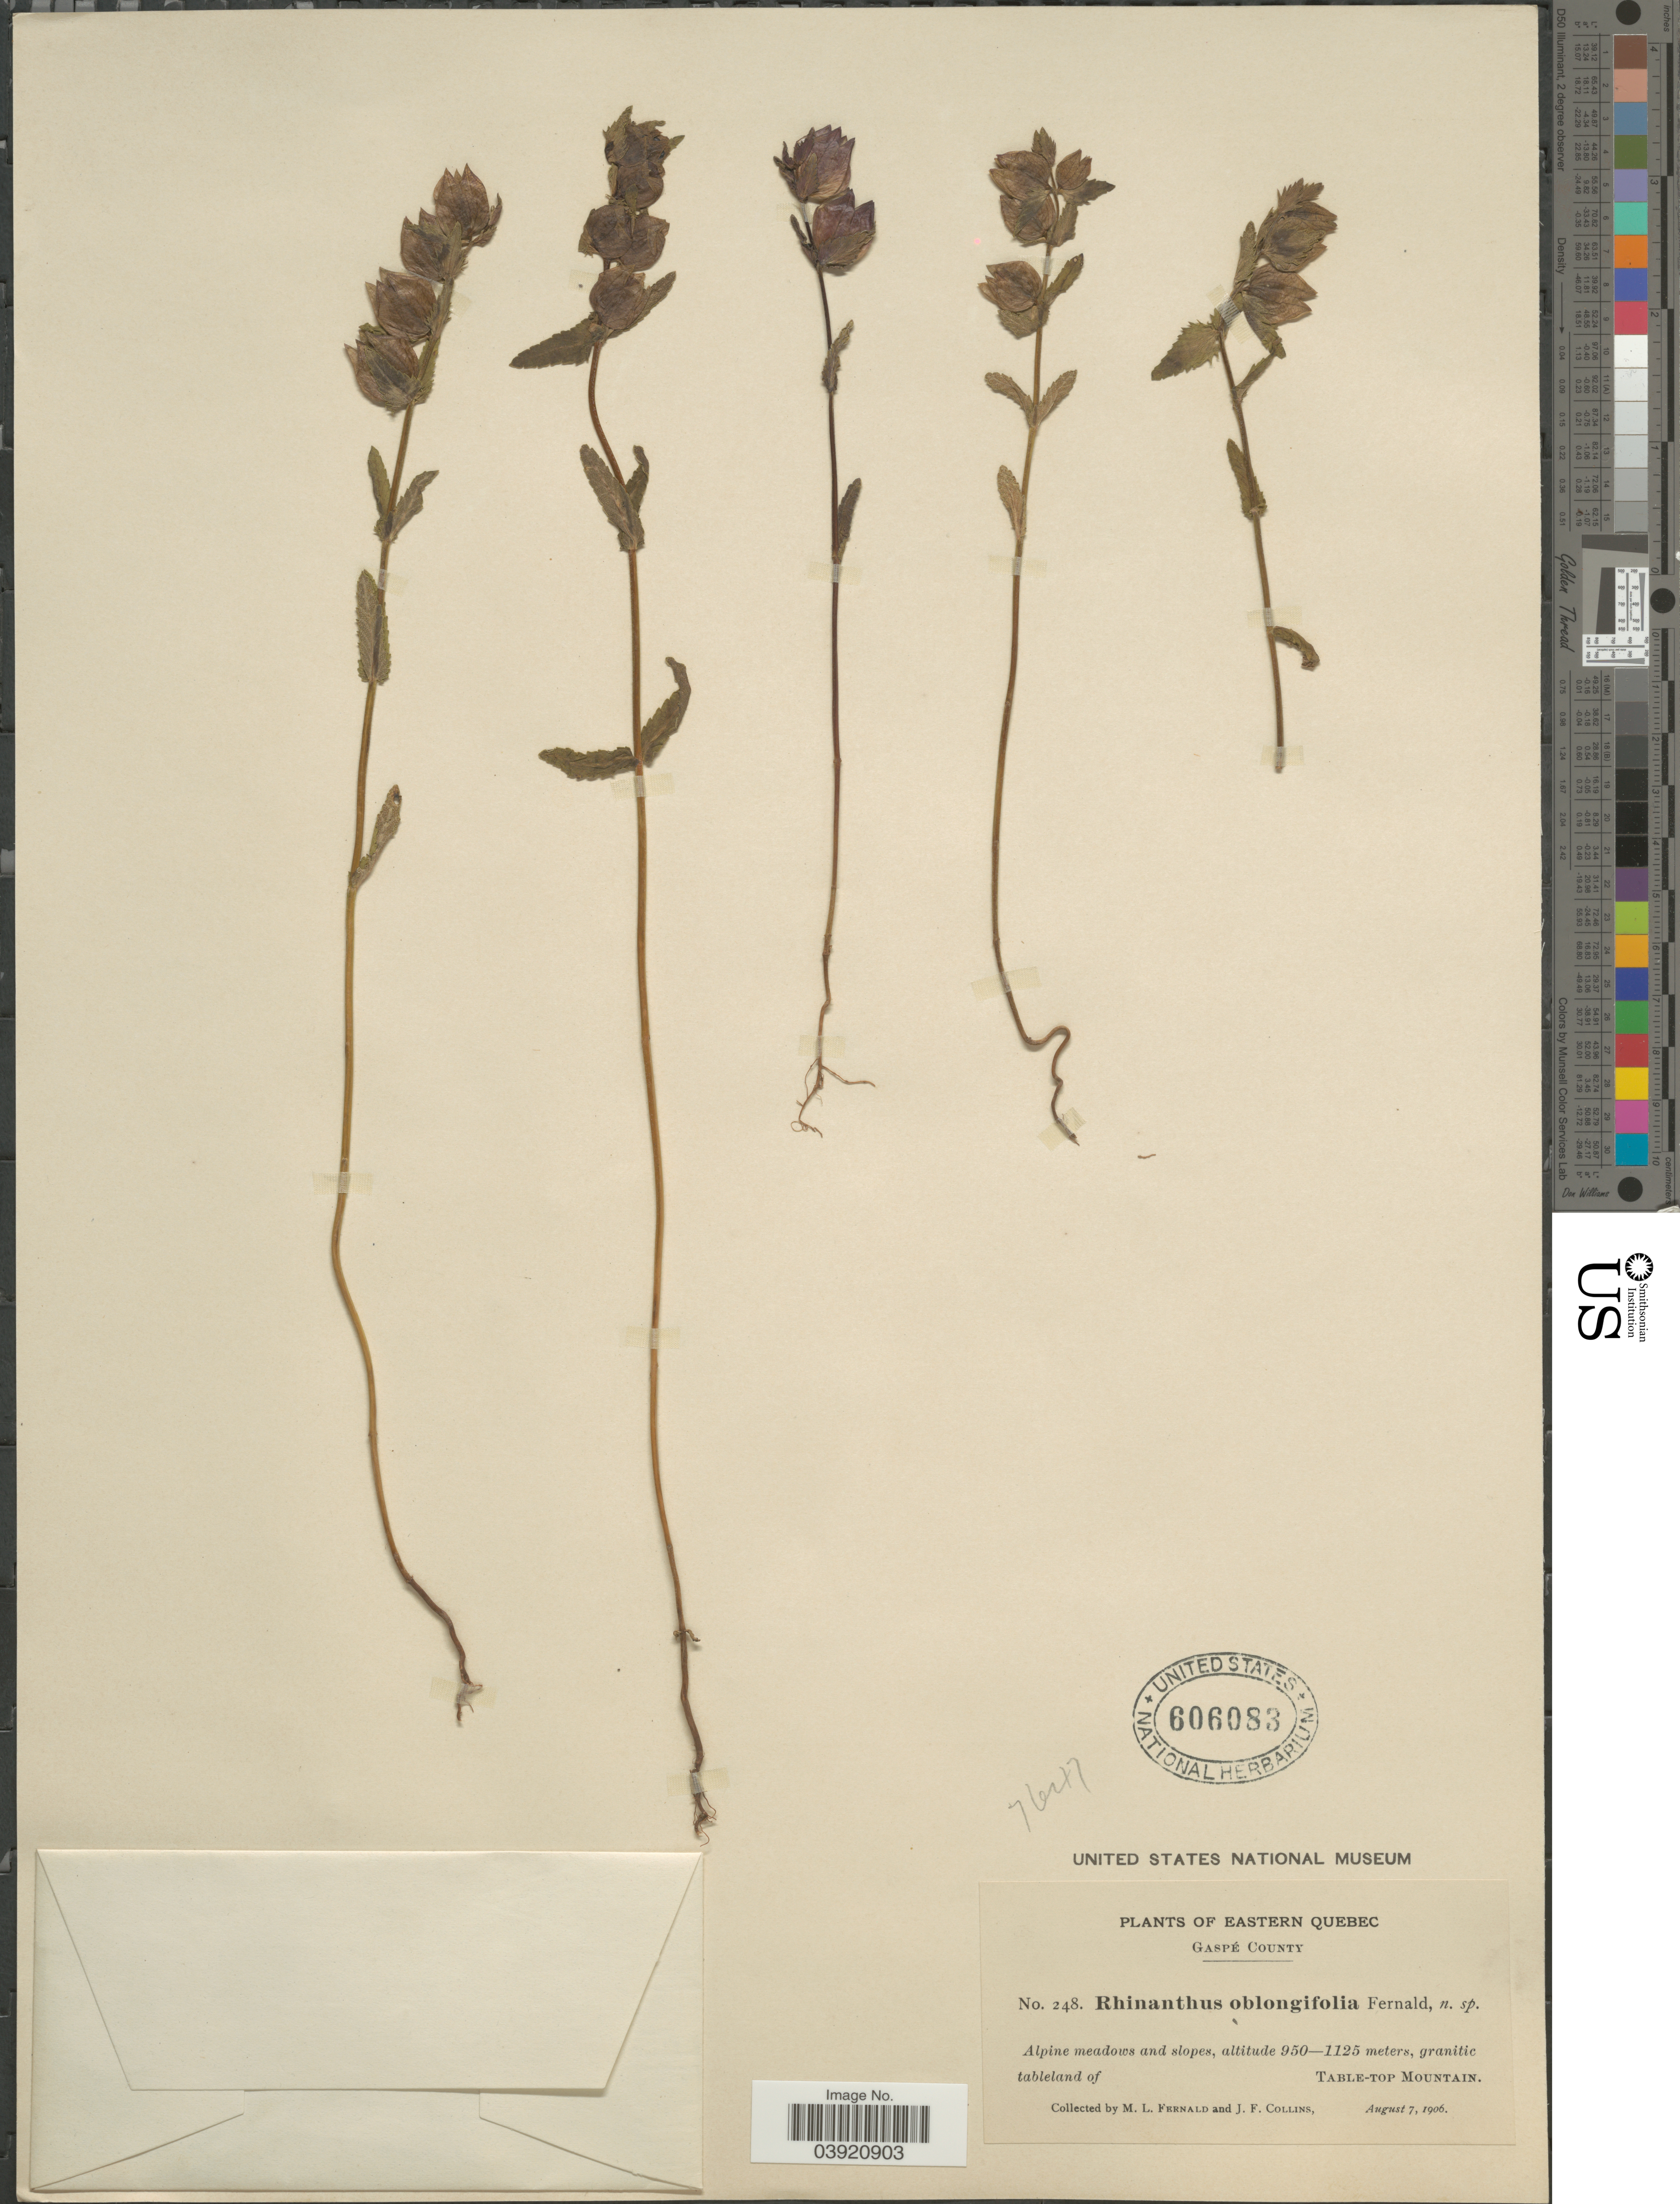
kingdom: Plantae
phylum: Tracheophyta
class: Magnoliopsida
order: Lamiales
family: Orobanchaceae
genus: Rhinanthus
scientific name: Rhinanthus oblongifolius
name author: Fernald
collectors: M. L. Fernald & J. Collins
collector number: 248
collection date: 1906-08-07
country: Canada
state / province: Quebec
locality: Eastern Quebec. Gaspé County. Alpine meadows and slopes, granitic tableland of Table-top Mountain.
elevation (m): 950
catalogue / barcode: US 606083